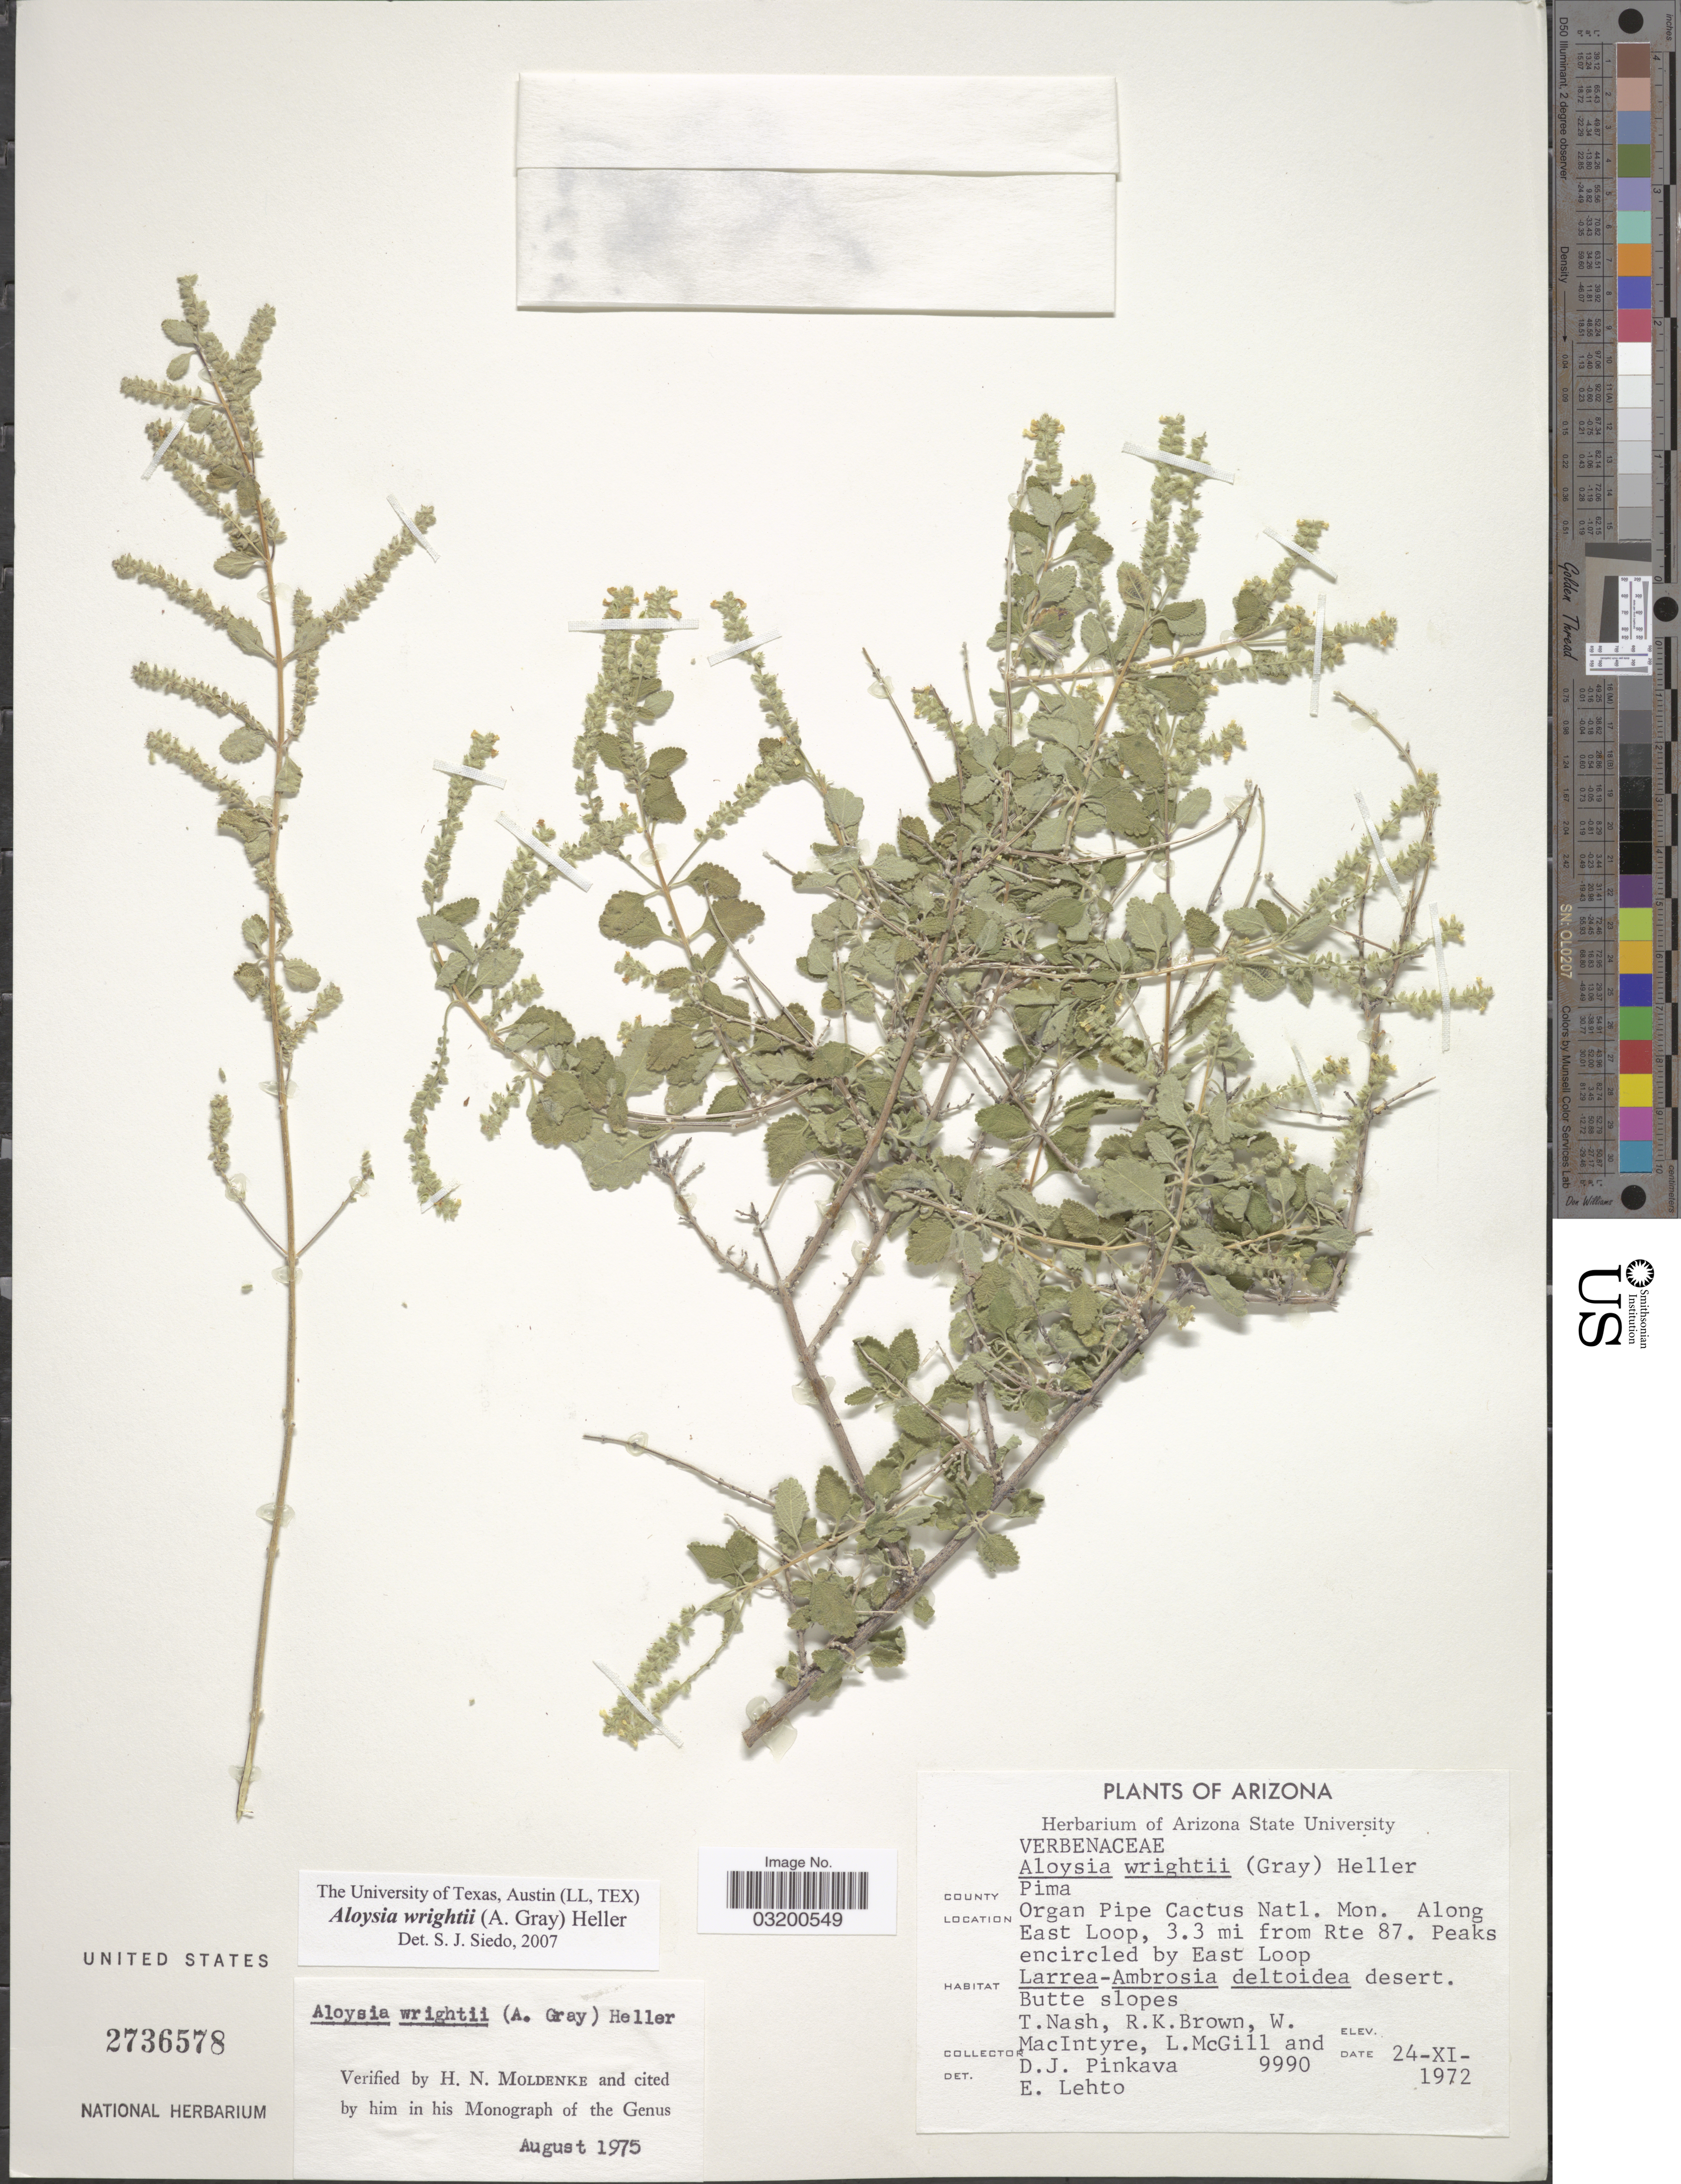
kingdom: Plantae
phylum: Tracheophyta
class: Magnoliopsida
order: Lamiales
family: Verbenaceae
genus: Aloysia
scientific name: Aloysia wrightii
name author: A. Heller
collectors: T. Nash, R. K. Brown, W. Macintyre, L. McGill & et al.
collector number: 9990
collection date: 1972-11-24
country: United States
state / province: Arizona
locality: County Pima. Organ Pipe Cactus Natl. Mon. Along East Loop, 3.3 mi from Rte 87. Peaks encircled by East Loop. Butte slopes.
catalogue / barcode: US 2736578